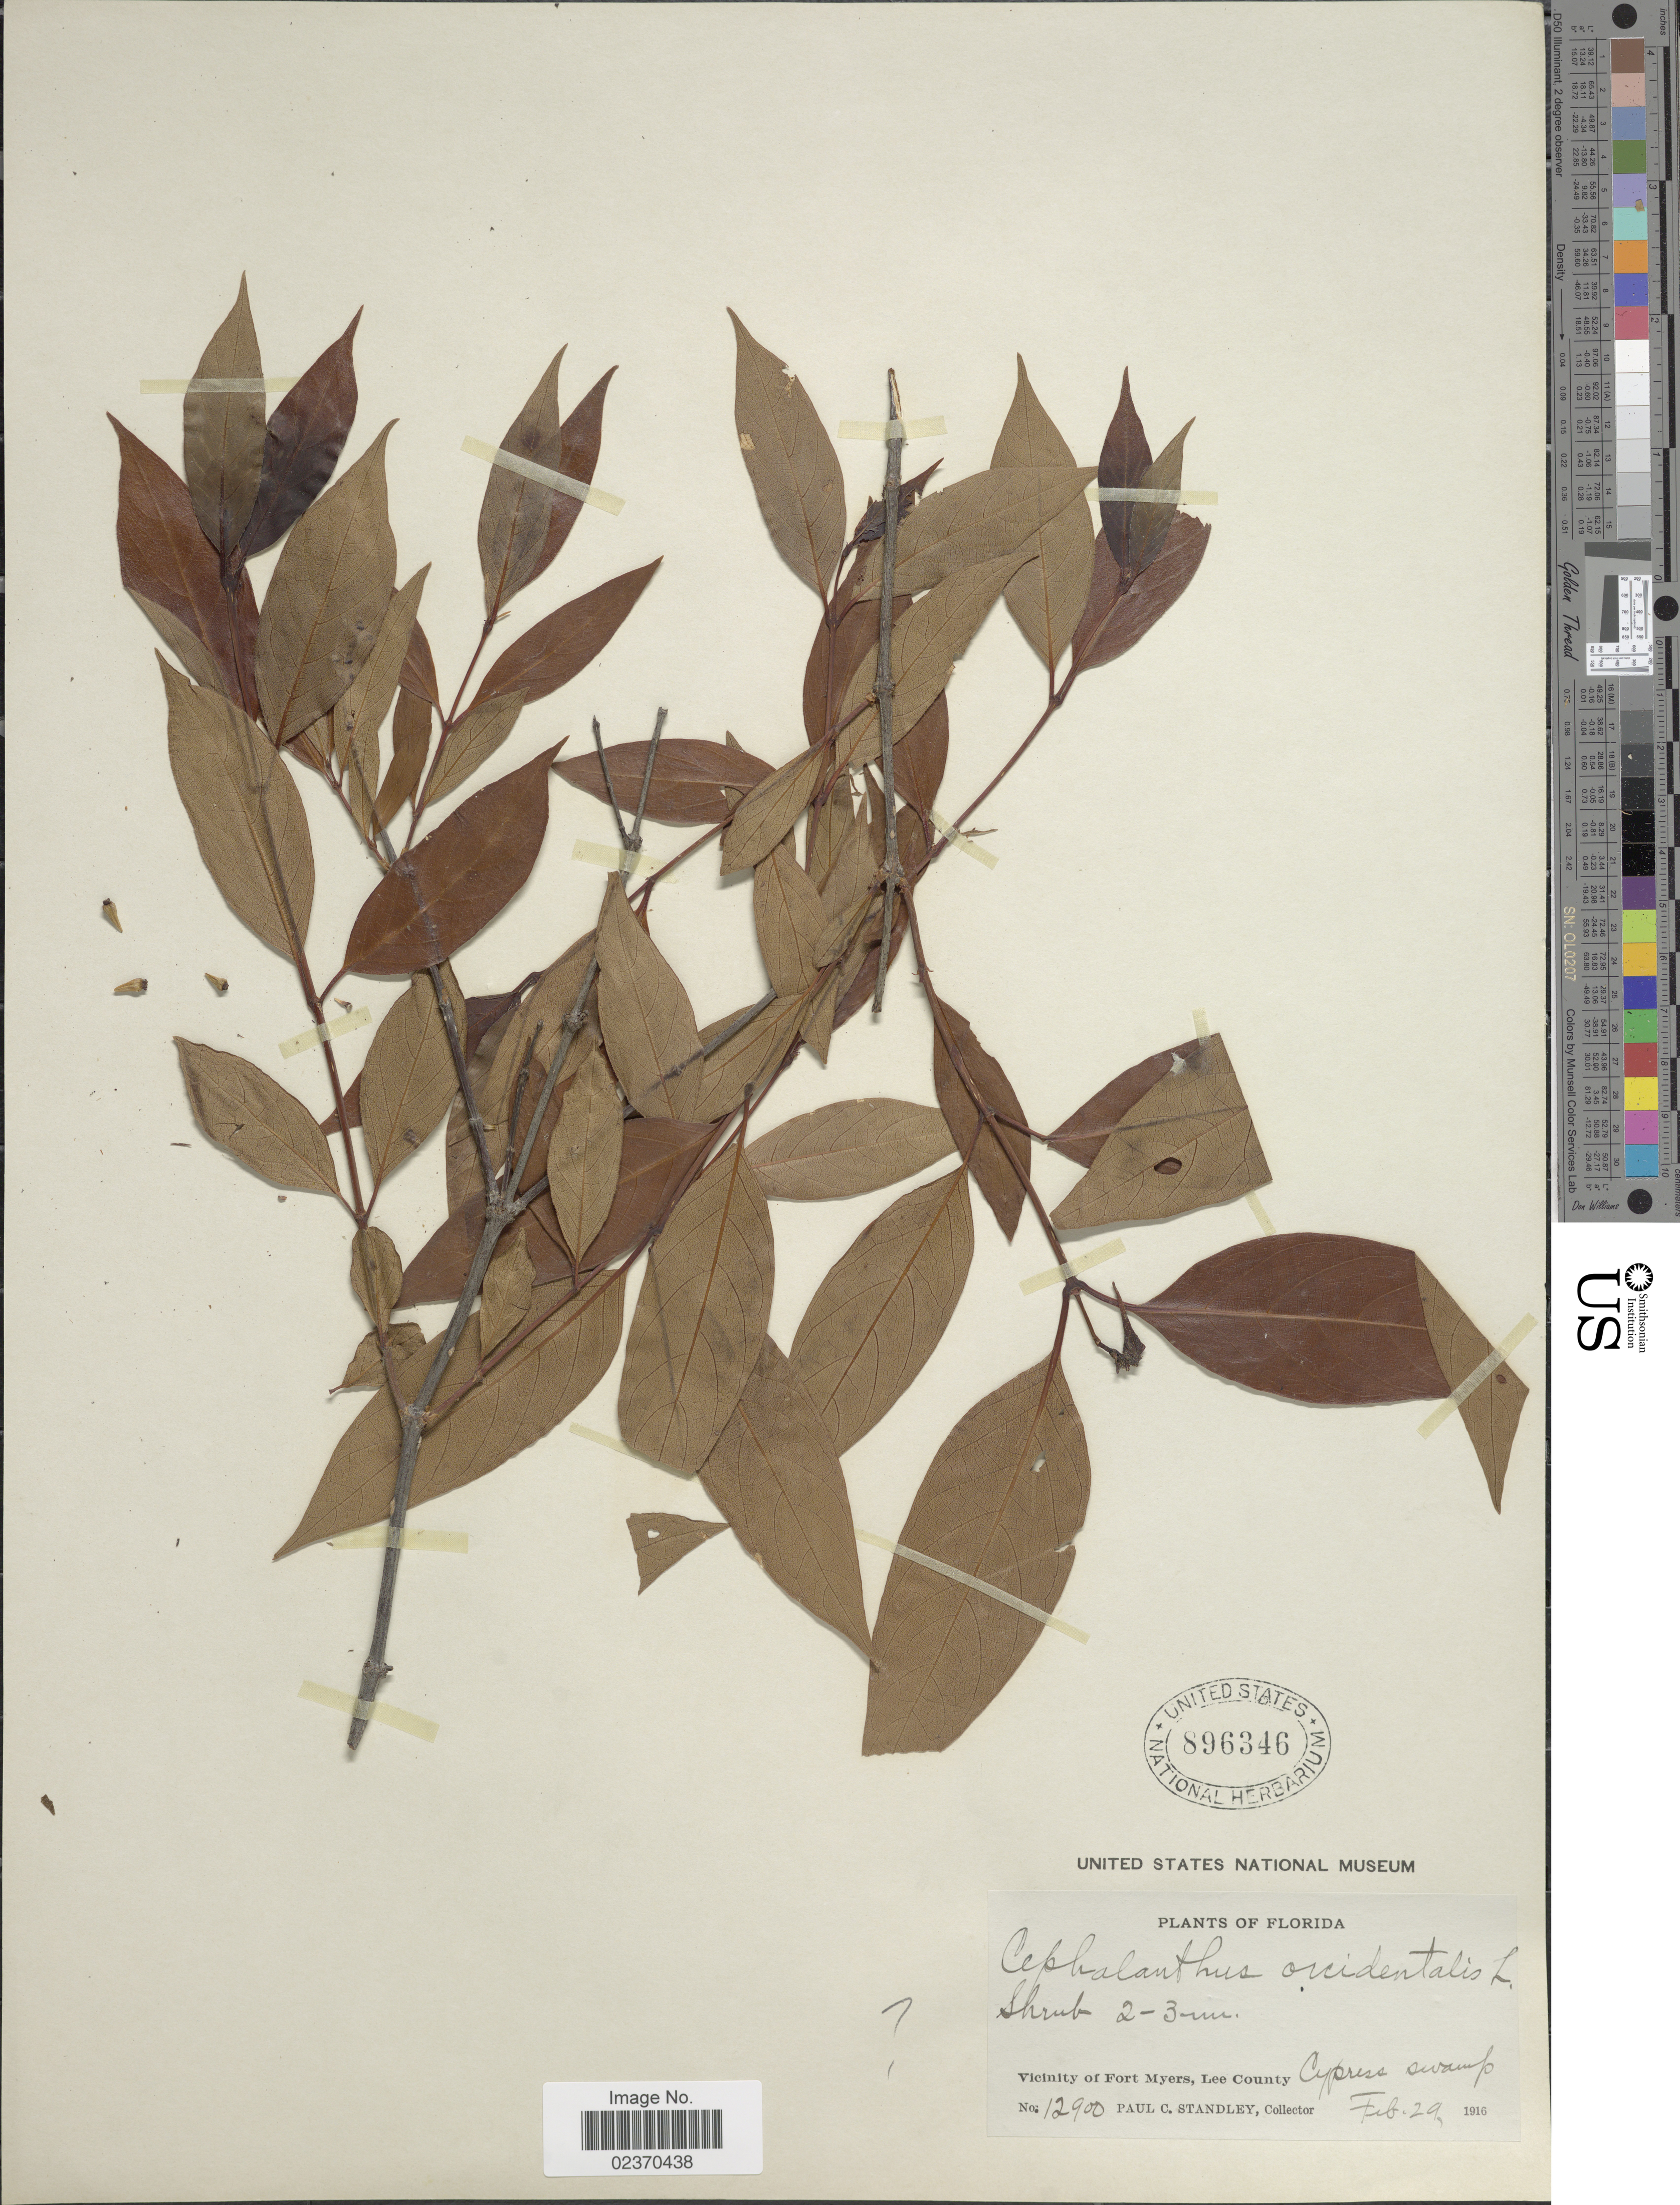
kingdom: Plantae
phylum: Tracheophyta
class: Magnoliopsida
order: Gentianales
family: Rubiaceae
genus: Cephalanthus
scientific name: Cephalanthus occidentalis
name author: L.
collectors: P. C. Standley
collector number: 12900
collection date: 1916-02-29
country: United States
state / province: Florida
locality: Vicinity of Fort Myers, Lee County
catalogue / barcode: US 896346